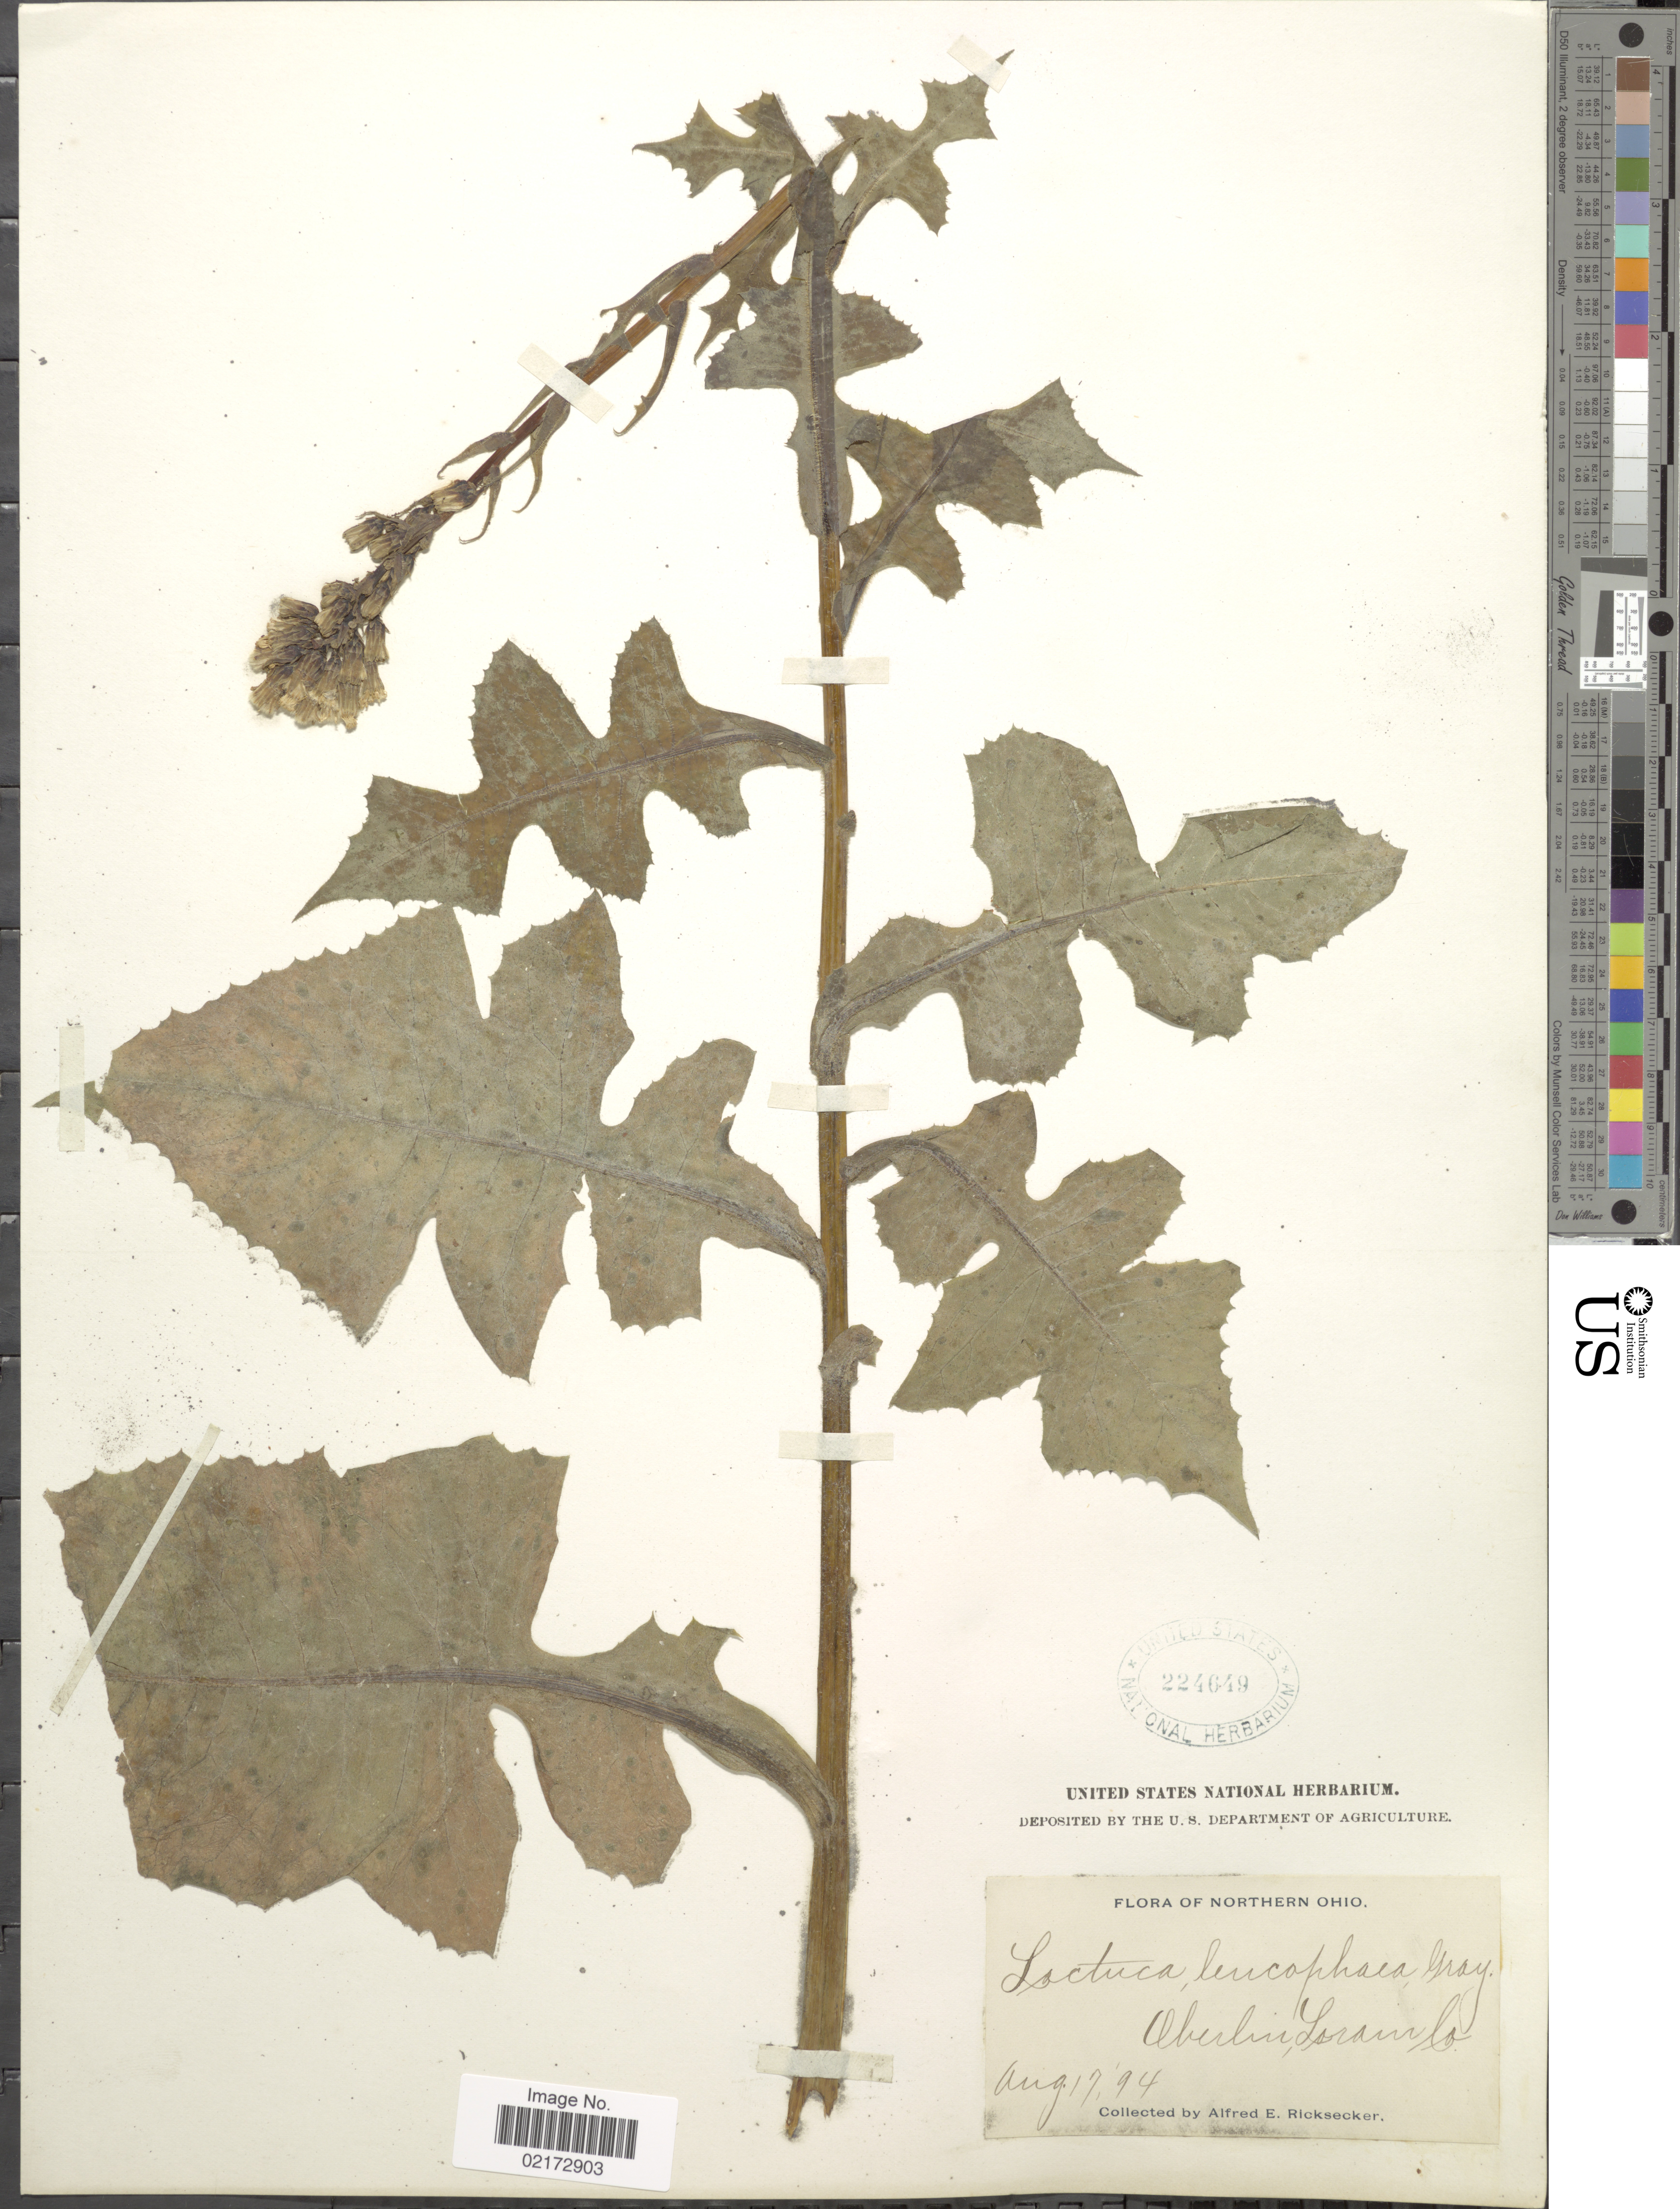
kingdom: Plantae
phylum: Tracheophyta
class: Magnoliopsida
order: Asterales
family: Asteraceae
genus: Lactuca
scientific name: Lactuca biennis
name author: (Moench) Fernald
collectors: A. E. Ricksecker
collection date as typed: Transcribed d/m/y: 17/8/94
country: United States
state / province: Ohio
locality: Northern Ohio, Oberlin, Lorain Co.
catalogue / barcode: US 224649